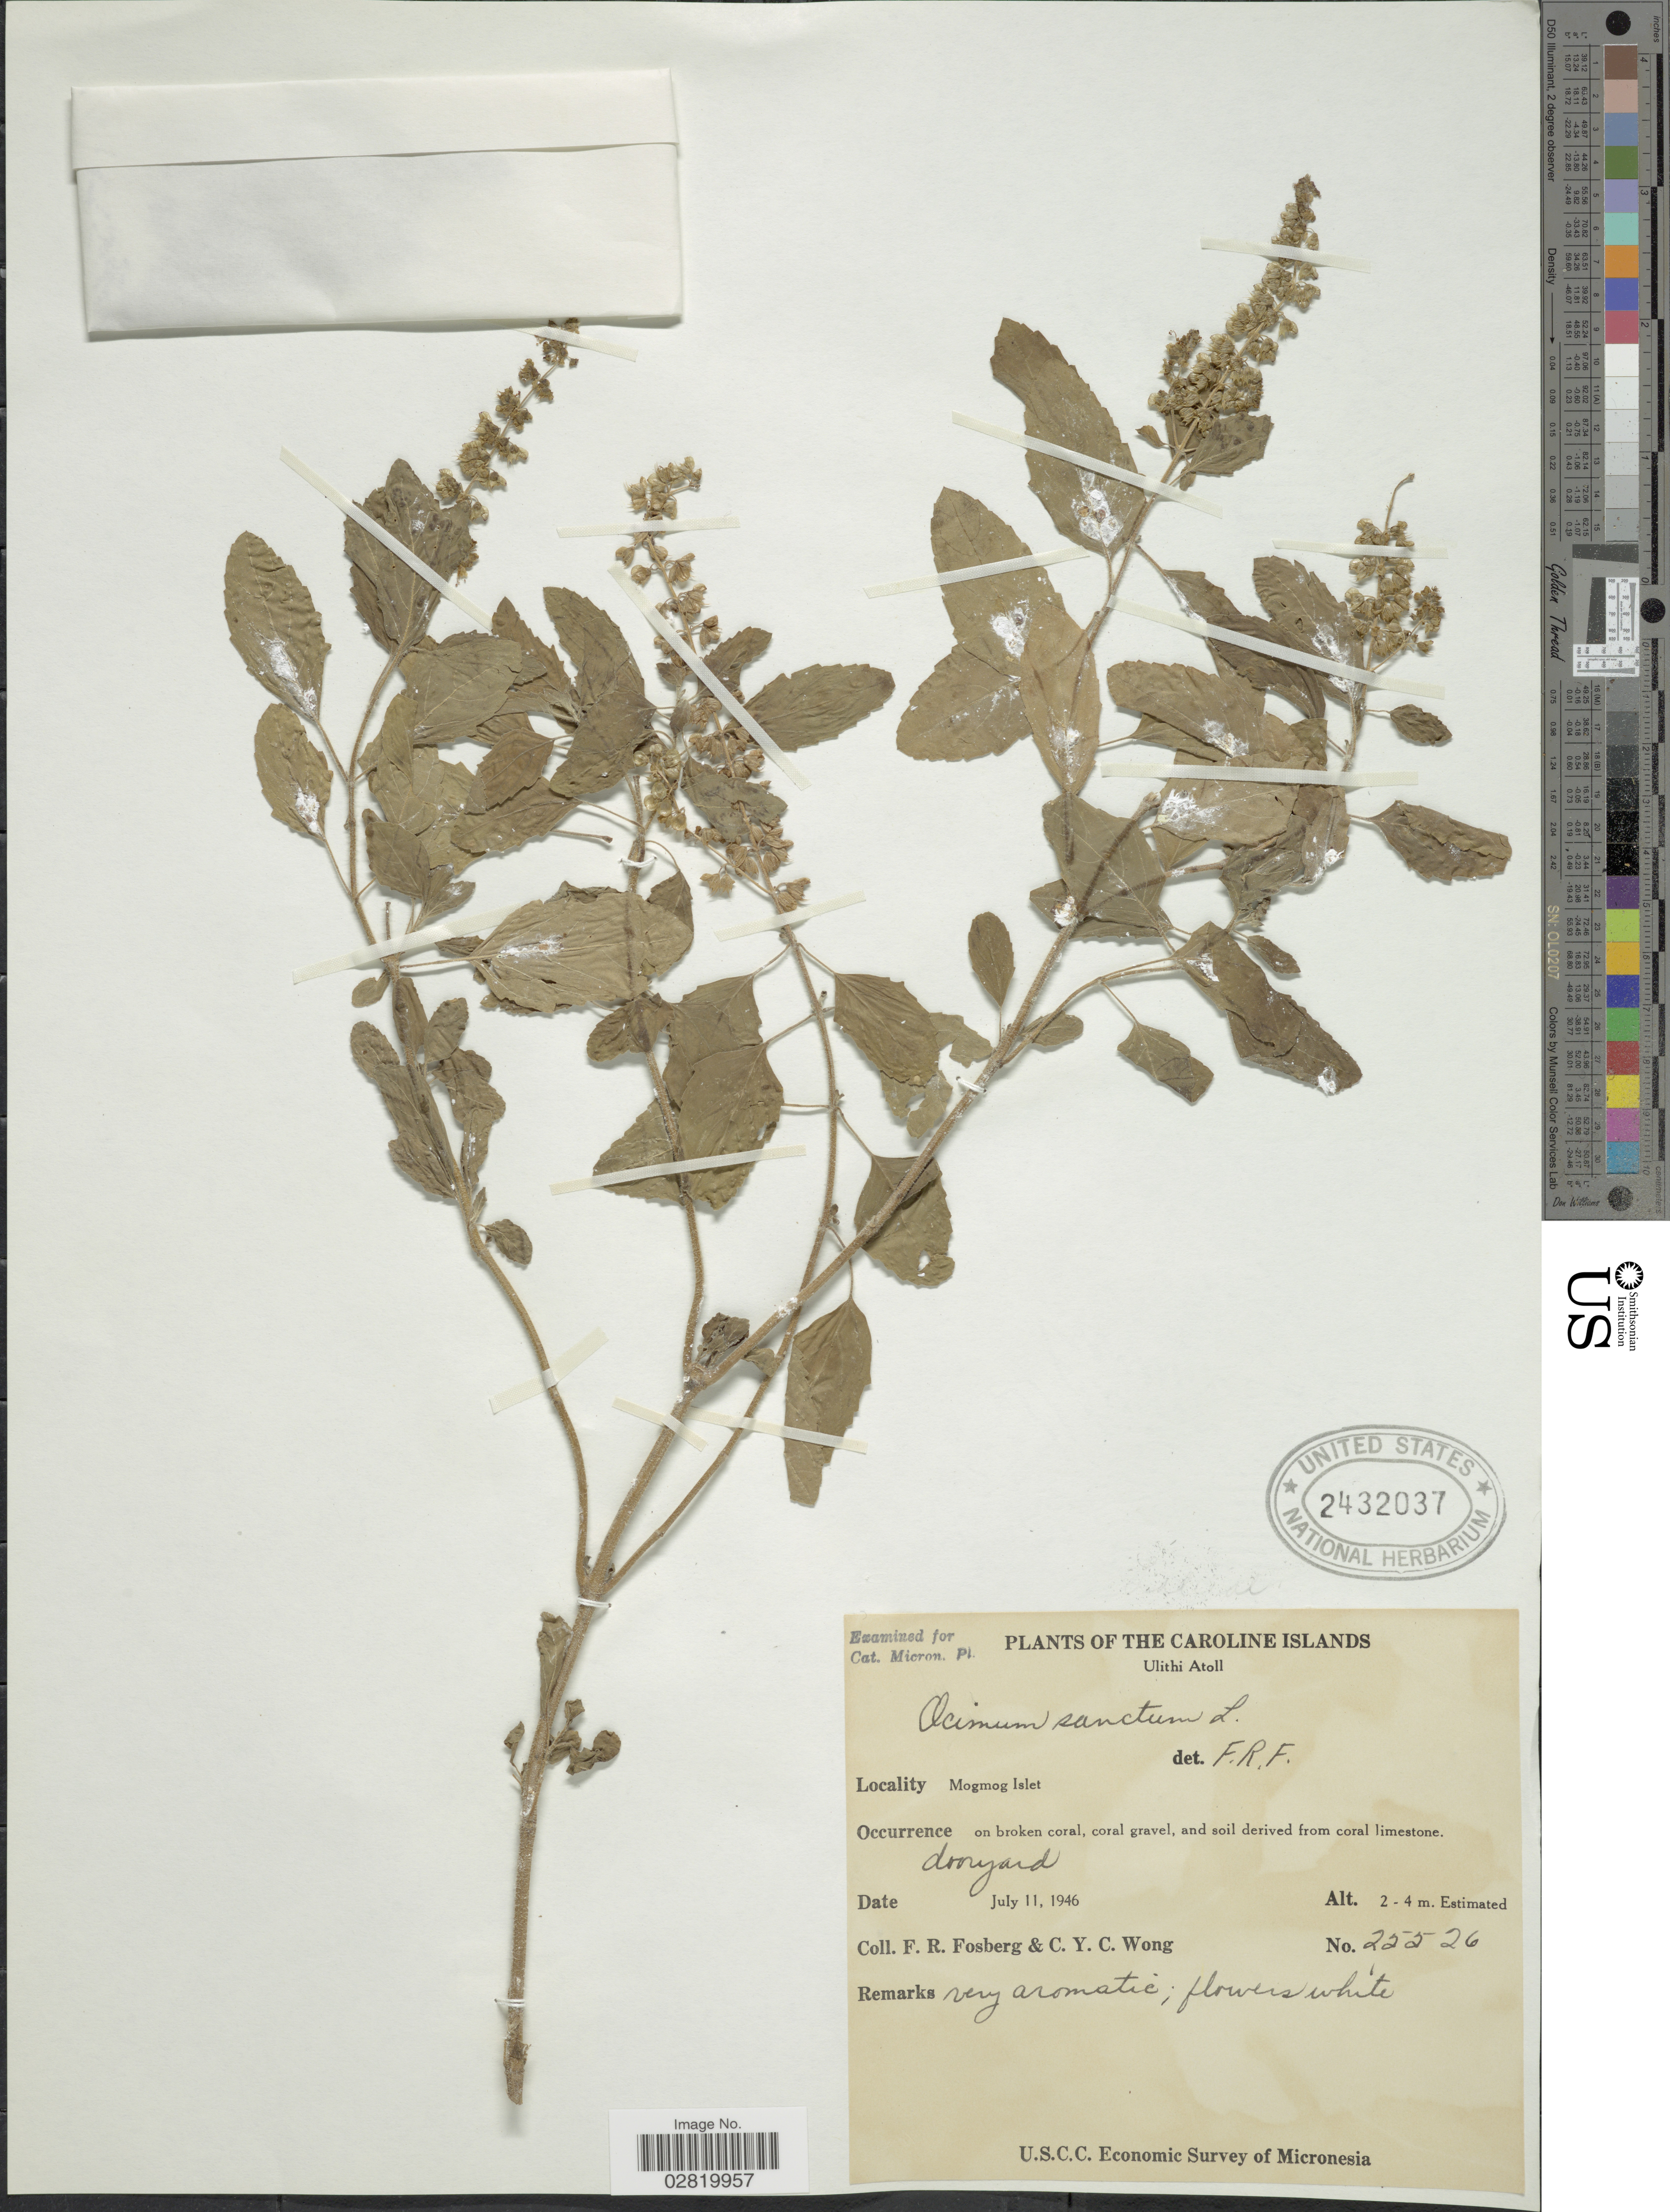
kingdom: Plantae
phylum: Tracheophyta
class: Magnoliopsida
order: Lamiales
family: Lamiaceae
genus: Ocimum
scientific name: Ocimum tenuiflorum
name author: L.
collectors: F. R. Fosberg & C. Y. C. Wong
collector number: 25526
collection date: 1946-07-11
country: Micronesia, Federated States of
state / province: Yap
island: Ulithi Atoll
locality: The Caroline Islands, Ulithi Atoll, Mogmog Islet, Micronesia.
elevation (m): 2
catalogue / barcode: US 2432037